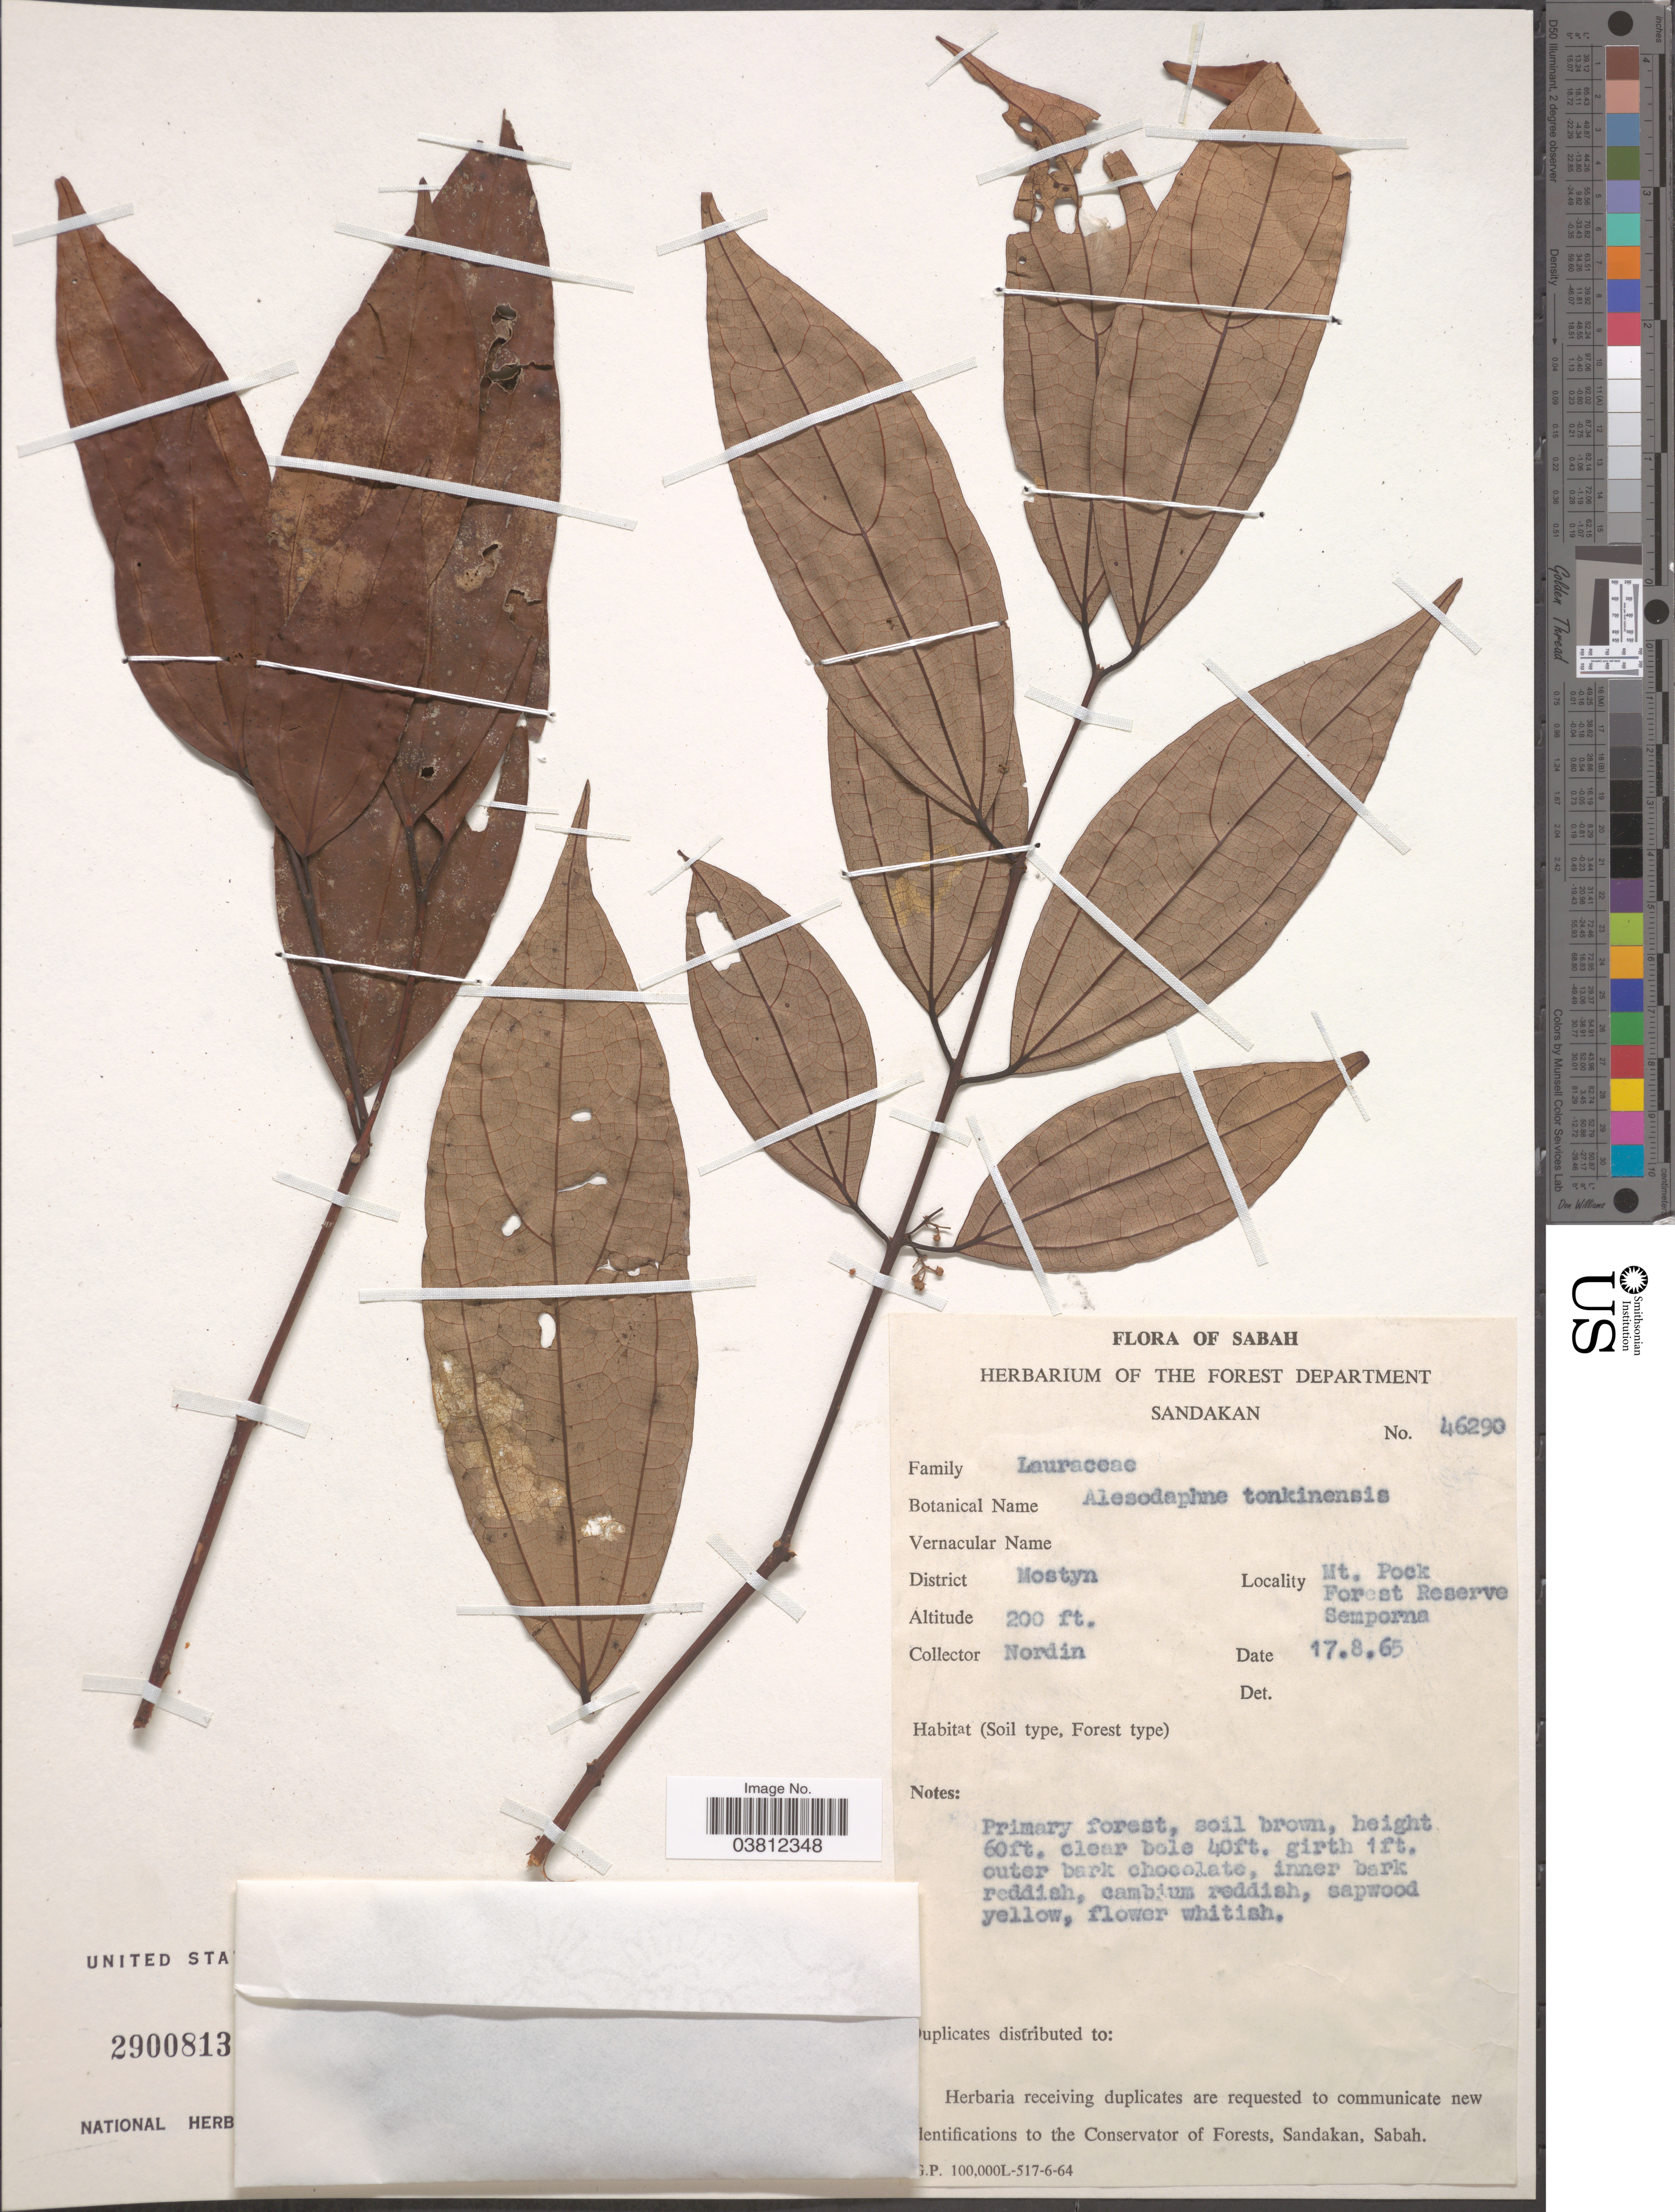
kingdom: Plantae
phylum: Tracheophyta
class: Magnoliopsida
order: Laurales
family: Lauraceae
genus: Alseodaphne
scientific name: Alseodaphne tonkinensis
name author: H. Liu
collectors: -. Nordin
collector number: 46290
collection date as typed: Transcribed d/m/y: 17/8/65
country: Malaysia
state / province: Sabah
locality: District Mostyn. Mt. Pock Forest Reserve Semporna.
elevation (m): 61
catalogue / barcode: US 2900813